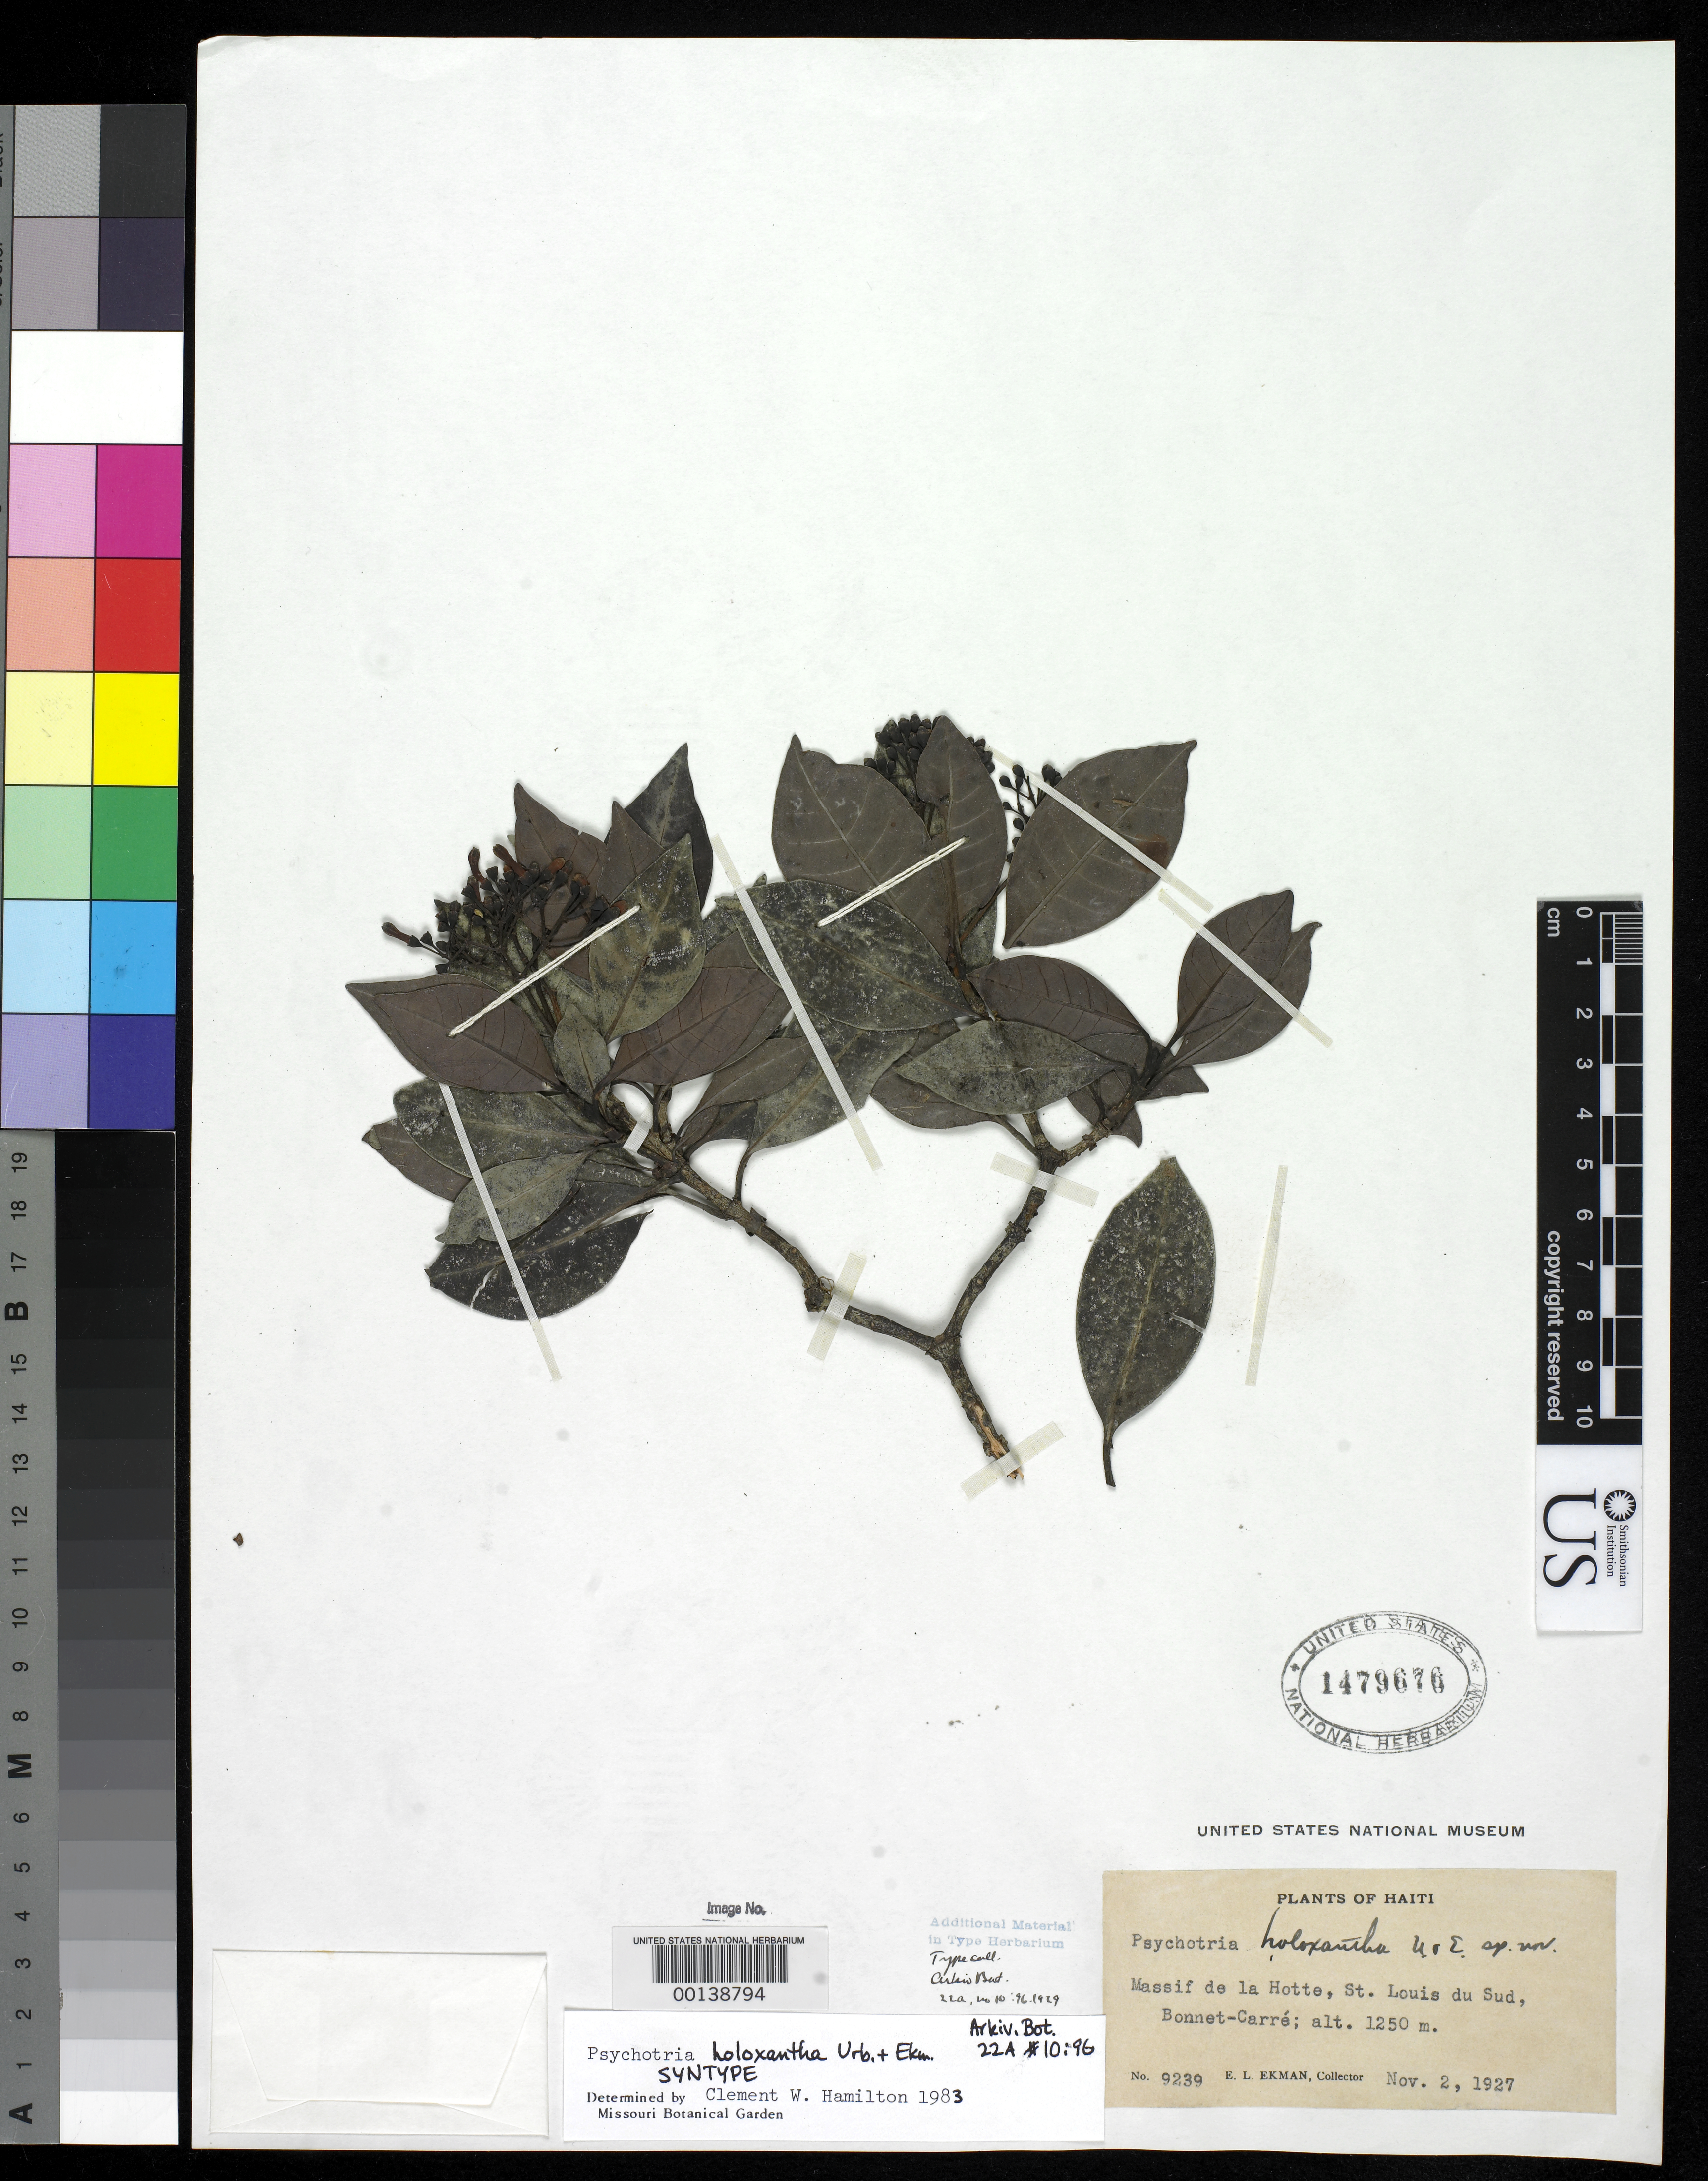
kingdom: Plantae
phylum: Tracheophyta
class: Magnoliopsida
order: Gentianales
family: Rubiaceae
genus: Psychotria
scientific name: Psychotria holoxantha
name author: Urb. & Ekman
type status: Isotype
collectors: E. L. Ekman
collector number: H 9239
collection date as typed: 02 Nov 1927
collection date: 1927-11-02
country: Haiti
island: Hispaniola Island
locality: Massif de la Hotte, St. Louis du Sud.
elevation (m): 1250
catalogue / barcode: US 1479676